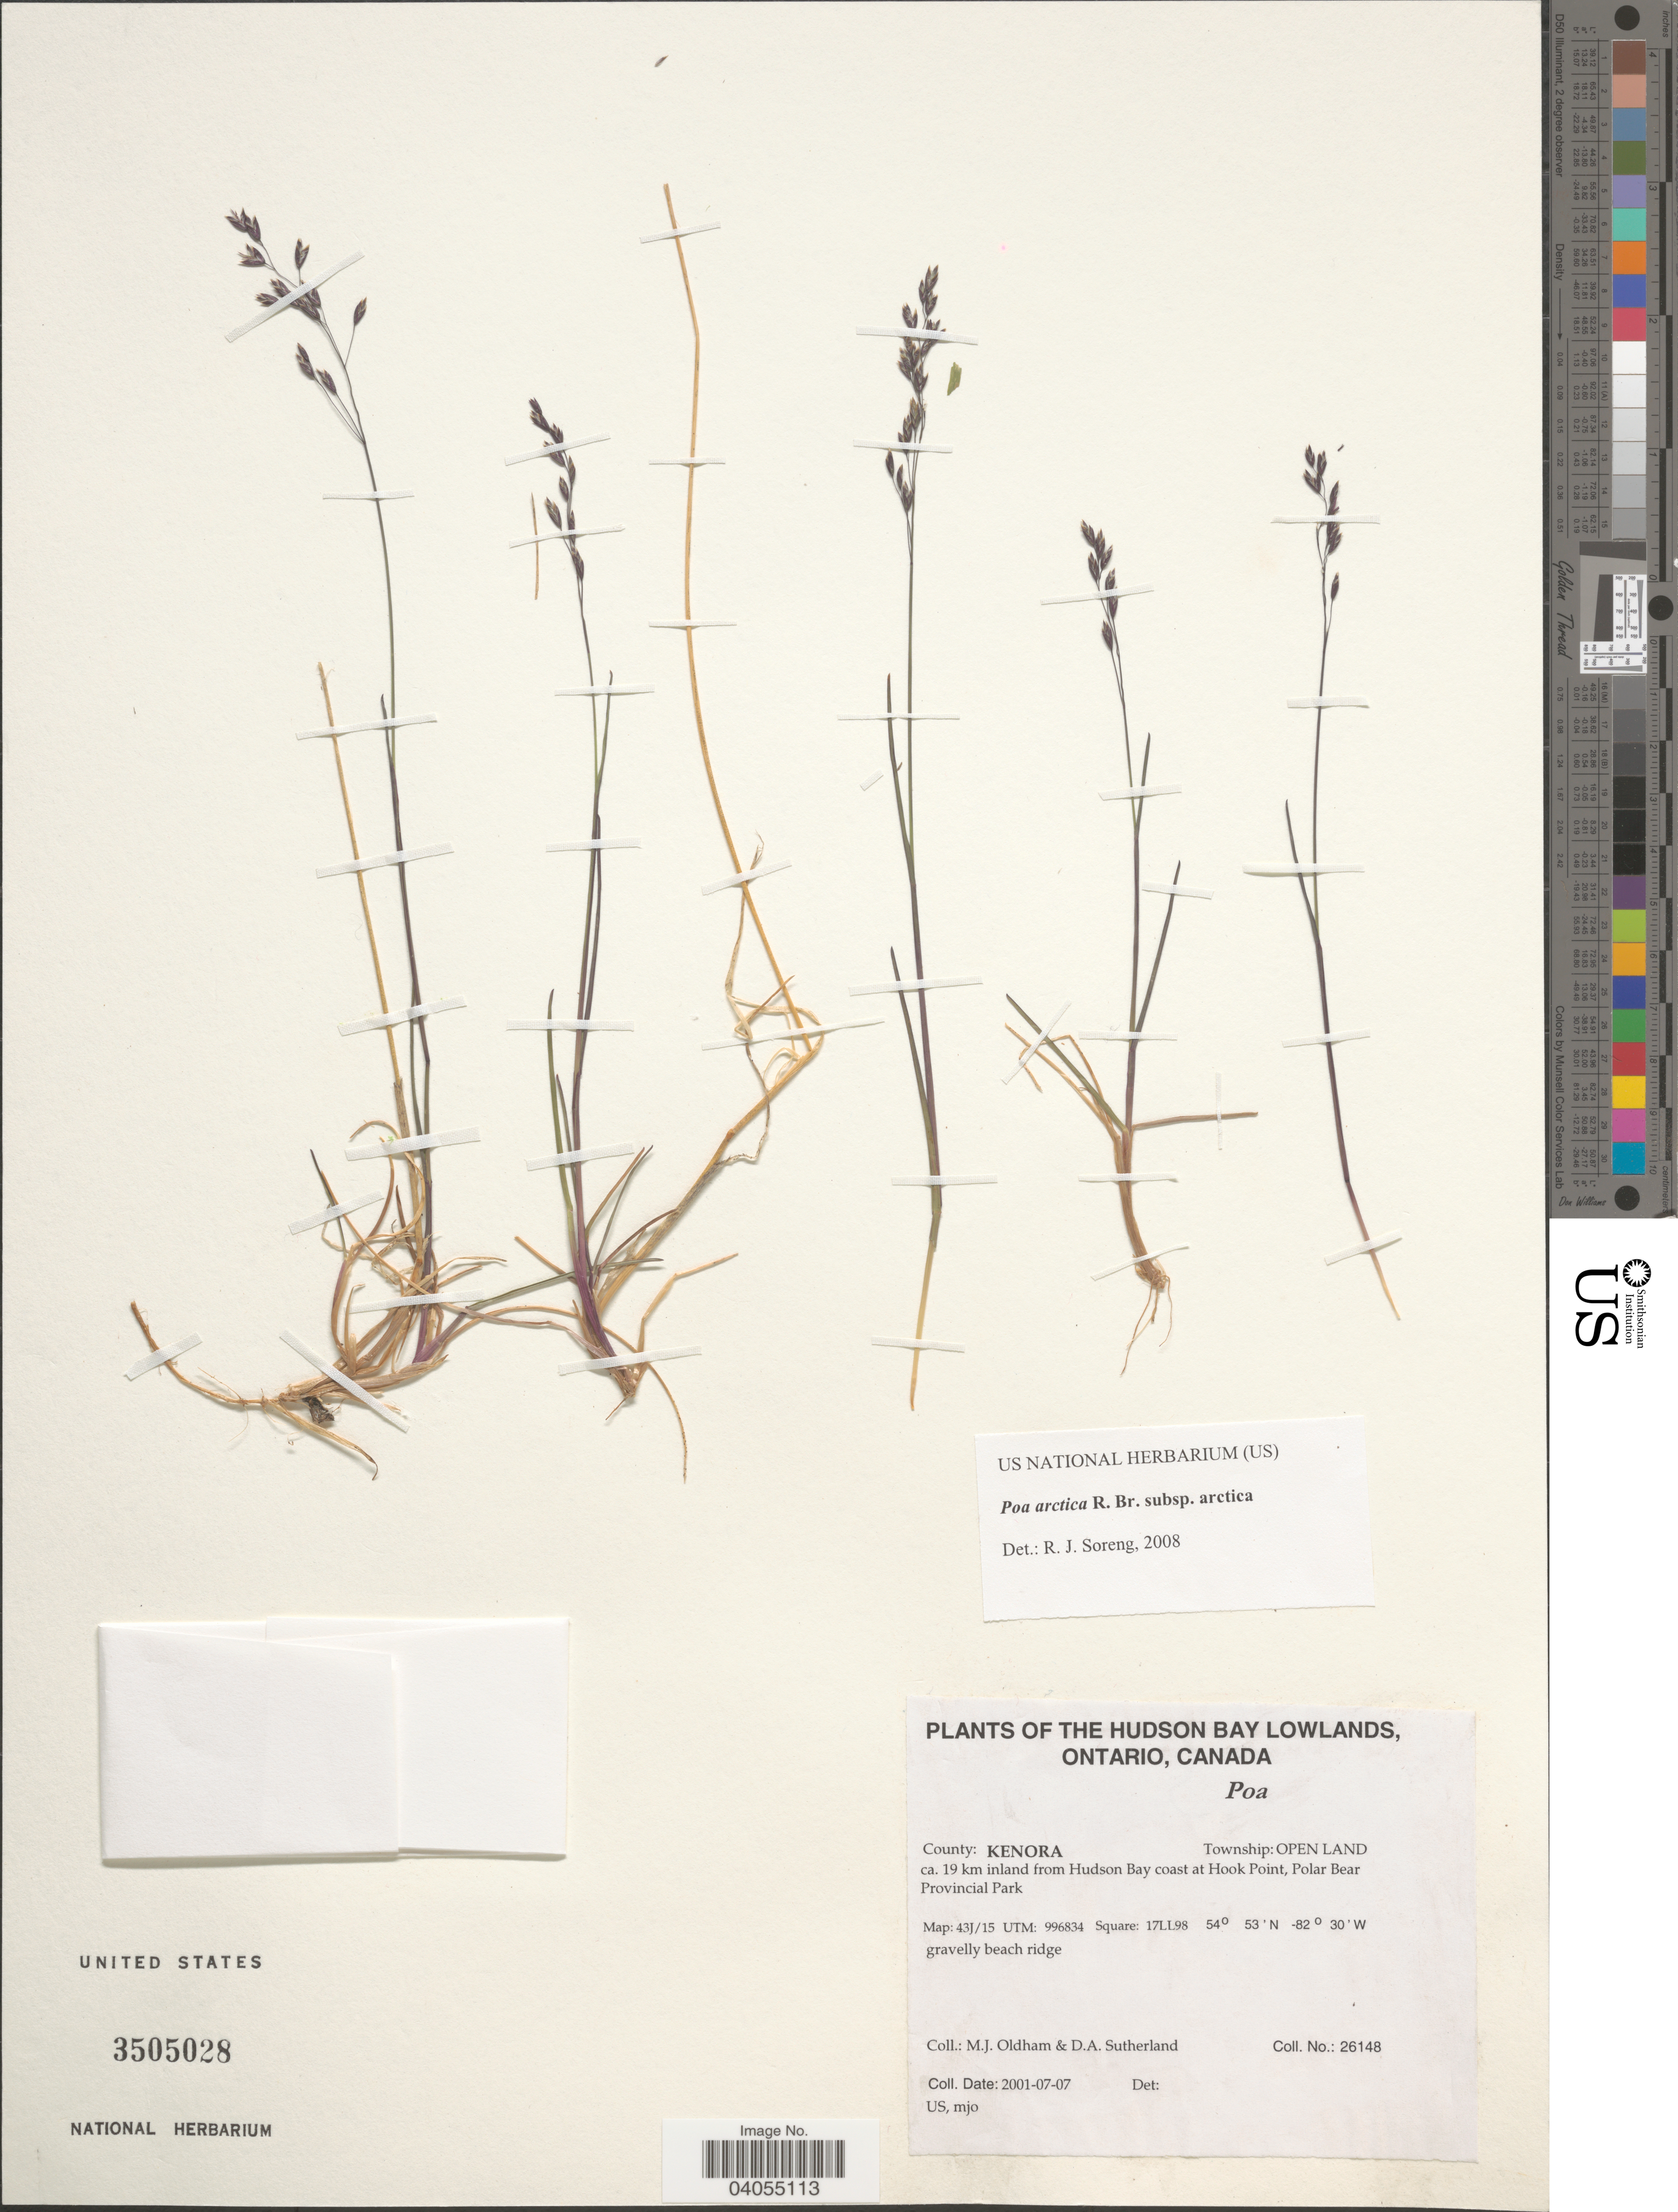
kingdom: Plantae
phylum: Tracheophyta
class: Liliopsida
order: Poales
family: Poaceae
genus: Poa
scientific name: Poa arctica subsp. arctica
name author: R. Br.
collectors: M. Oldham & D. Sutherland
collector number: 26148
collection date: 2001-07-07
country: Canada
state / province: Ontario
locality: Hudson Bay Lowlands. County: Kenora. Township: Open Land. Ca. 19 km inland from Hudson Bay coast at Hook Point, Polar Bear Provincial Park. Map: 43J/15 UTM: 996834 Square: 17LL98.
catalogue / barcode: US 3505028